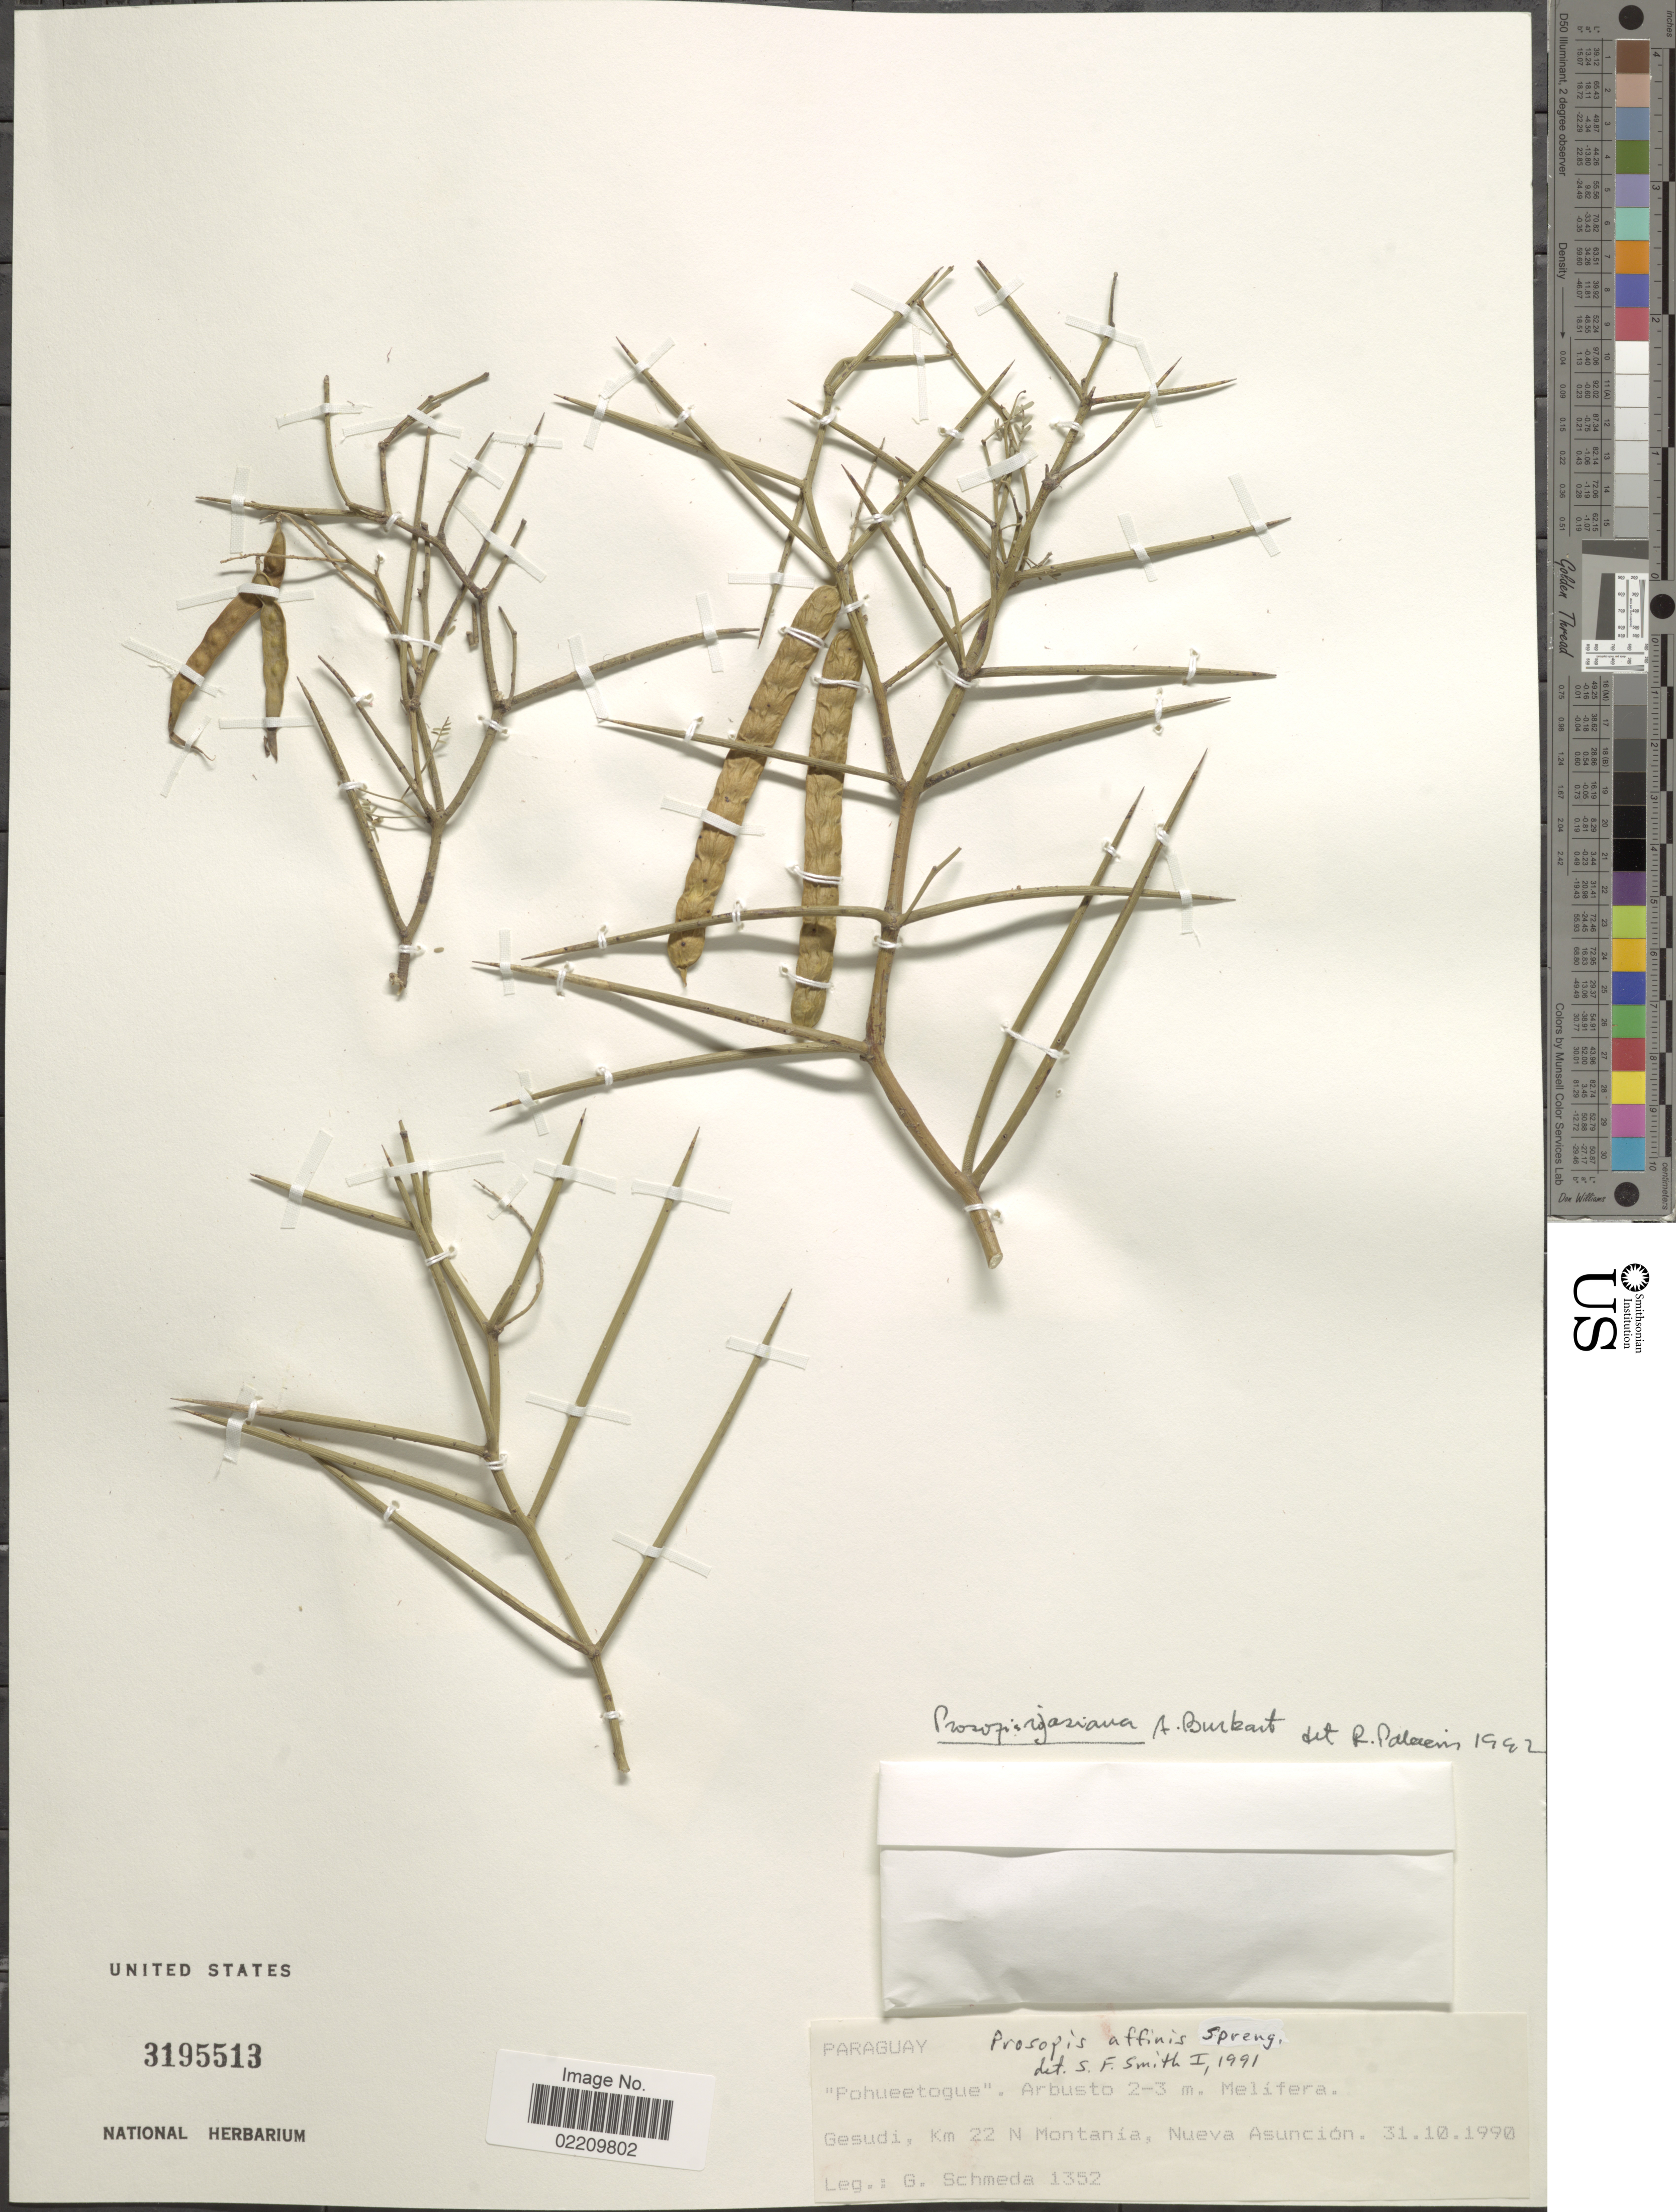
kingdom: Plantae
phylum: Tracheophyta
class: Magnoliopsida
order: Fabales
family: Fabaceae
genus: Neltuma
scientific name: Neltuma rojasiana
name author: (Burkart) C. E. Hughes & G.P. Lewis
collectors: G. Schmeda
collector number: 1352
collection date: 1990-10-31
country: Paraguay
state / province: Asuncion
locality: Gesudi, Km 22 N Montania, Nueva Asunción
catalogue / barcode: US 3195513